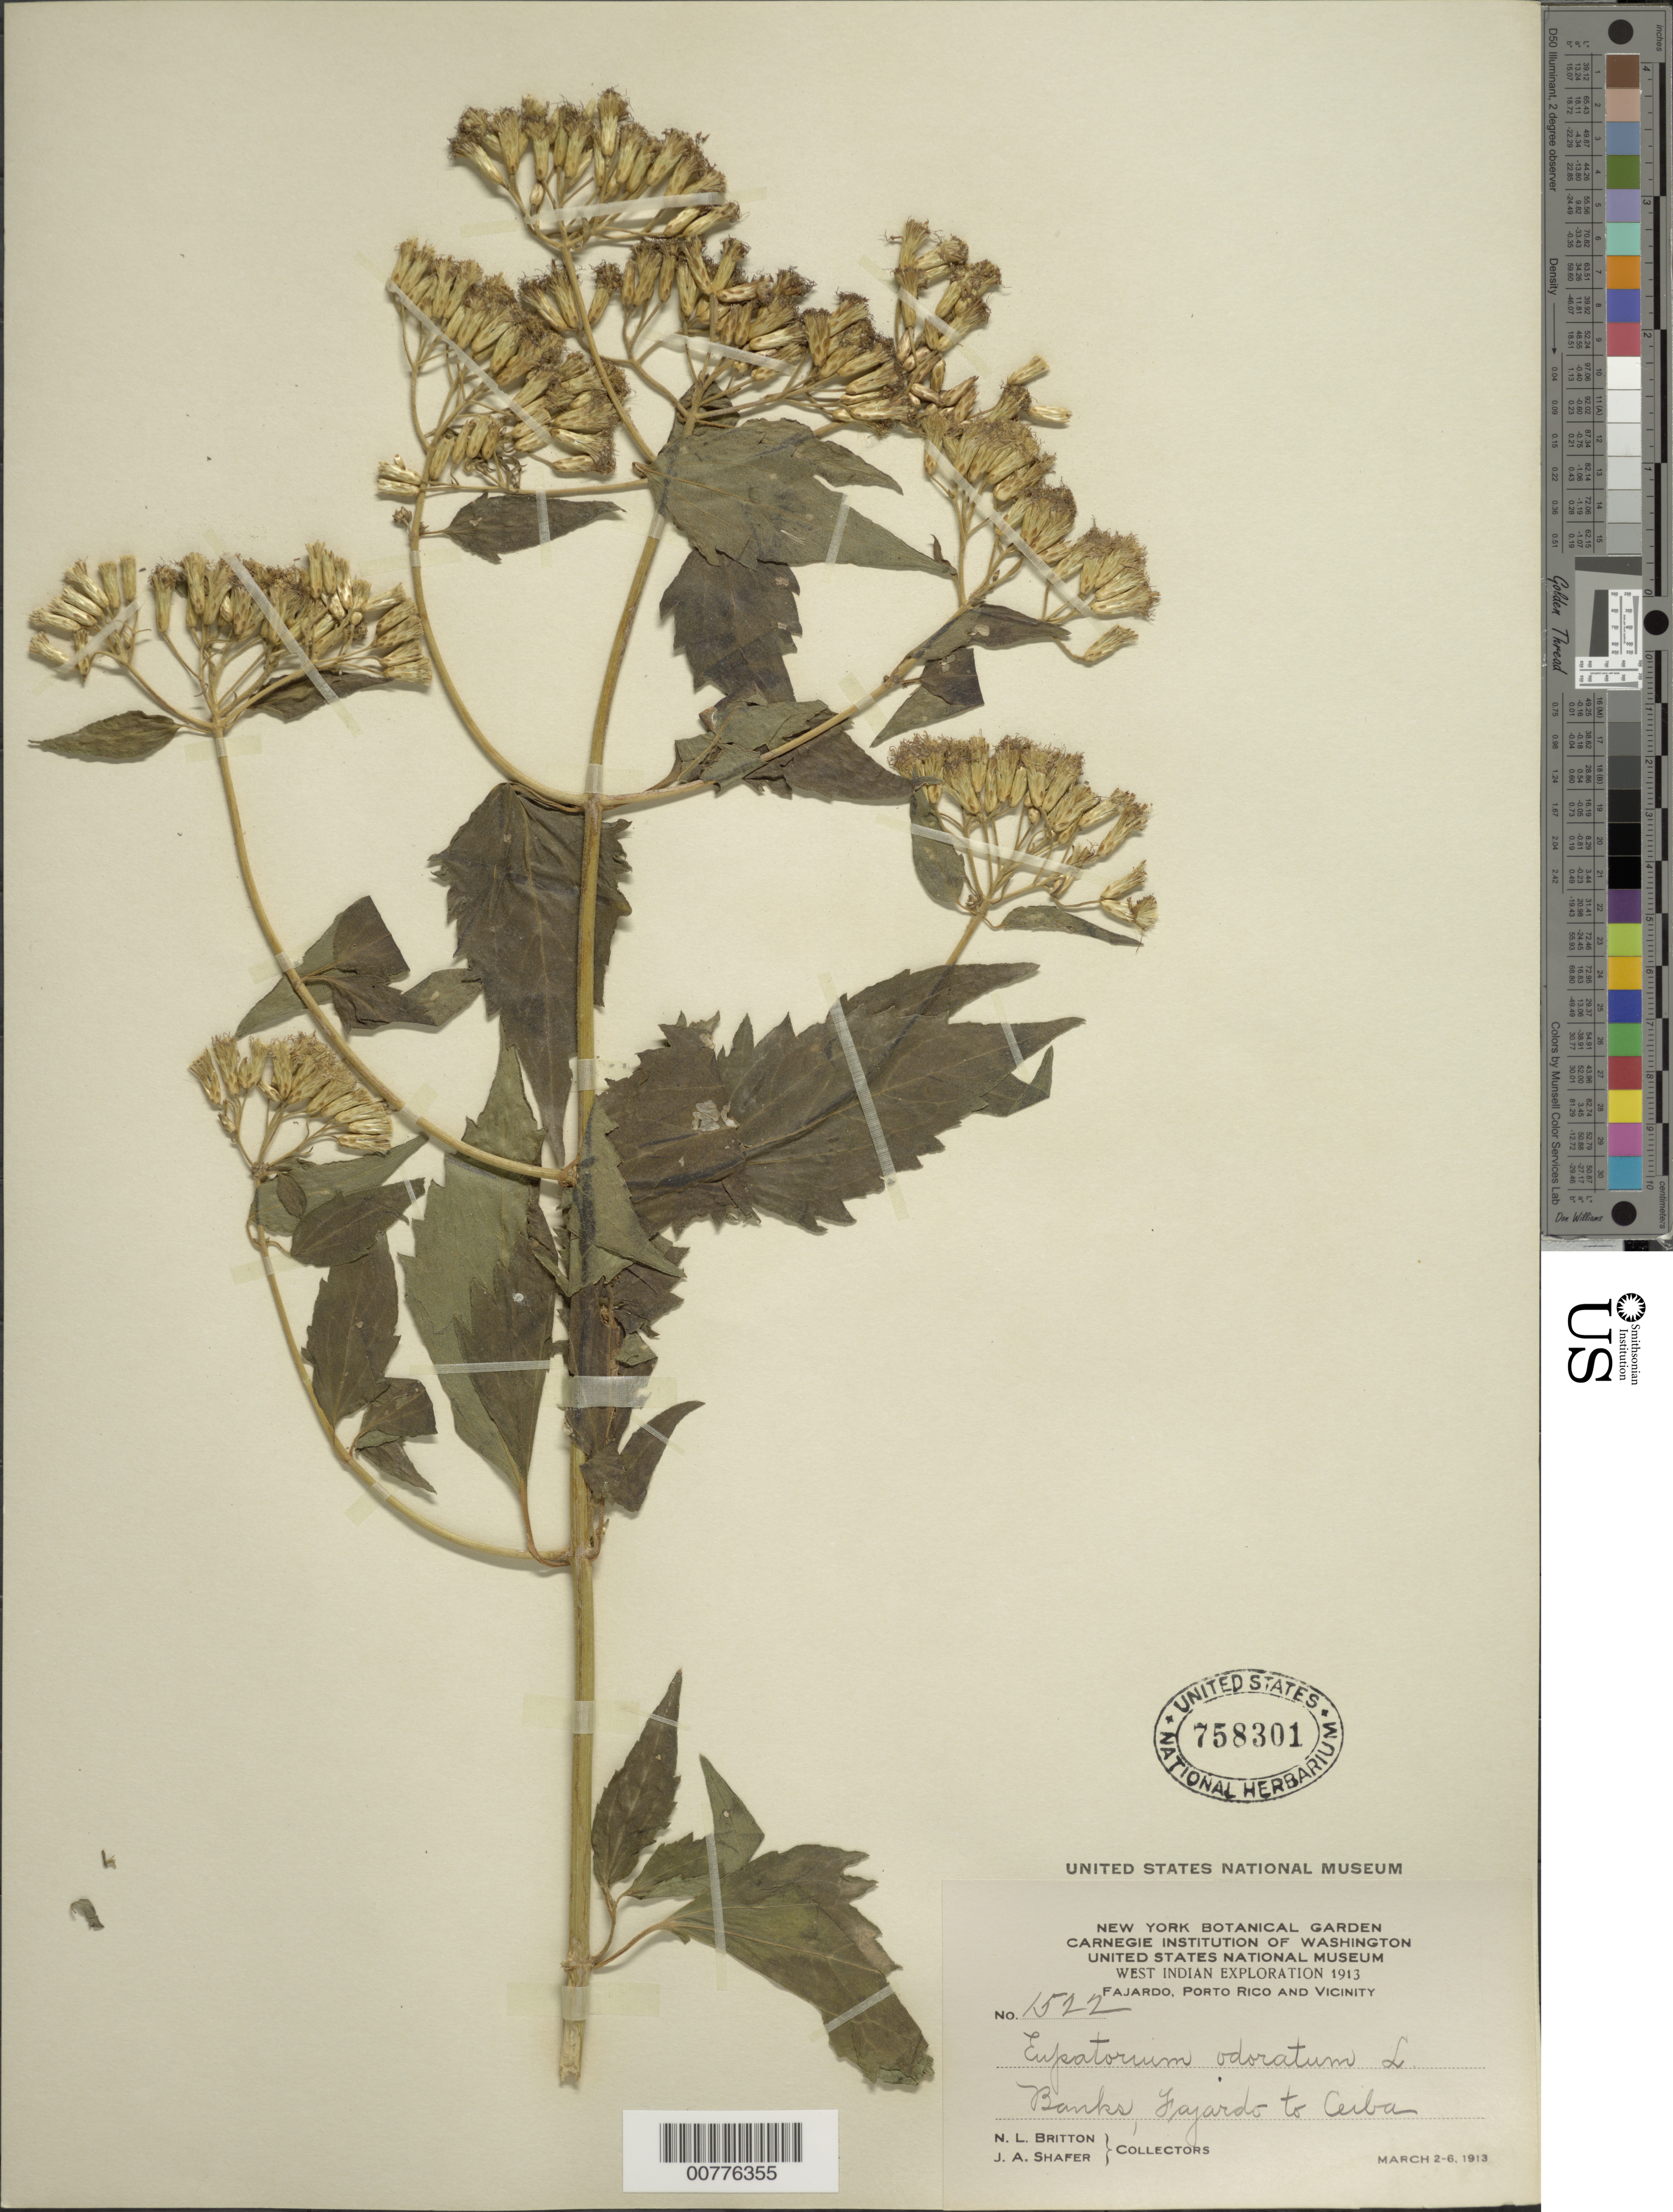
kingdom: Plantae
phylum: Tracheophyta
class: Magnoliopsida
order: Asterales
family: Asteraceae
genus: Chromolaena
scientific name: Chromolaena odorata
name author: (L.) R.M. King & H. Rob.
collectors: N. Britton & W. Wheeler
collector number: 1522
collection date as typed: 02 Mar 1913 to 06 Mar 1913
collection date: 1913-03-02/1913-03-06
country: Puerto Rico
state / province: Ceiba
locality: Fajardo to Ceiba, banks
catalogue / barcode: US 758301